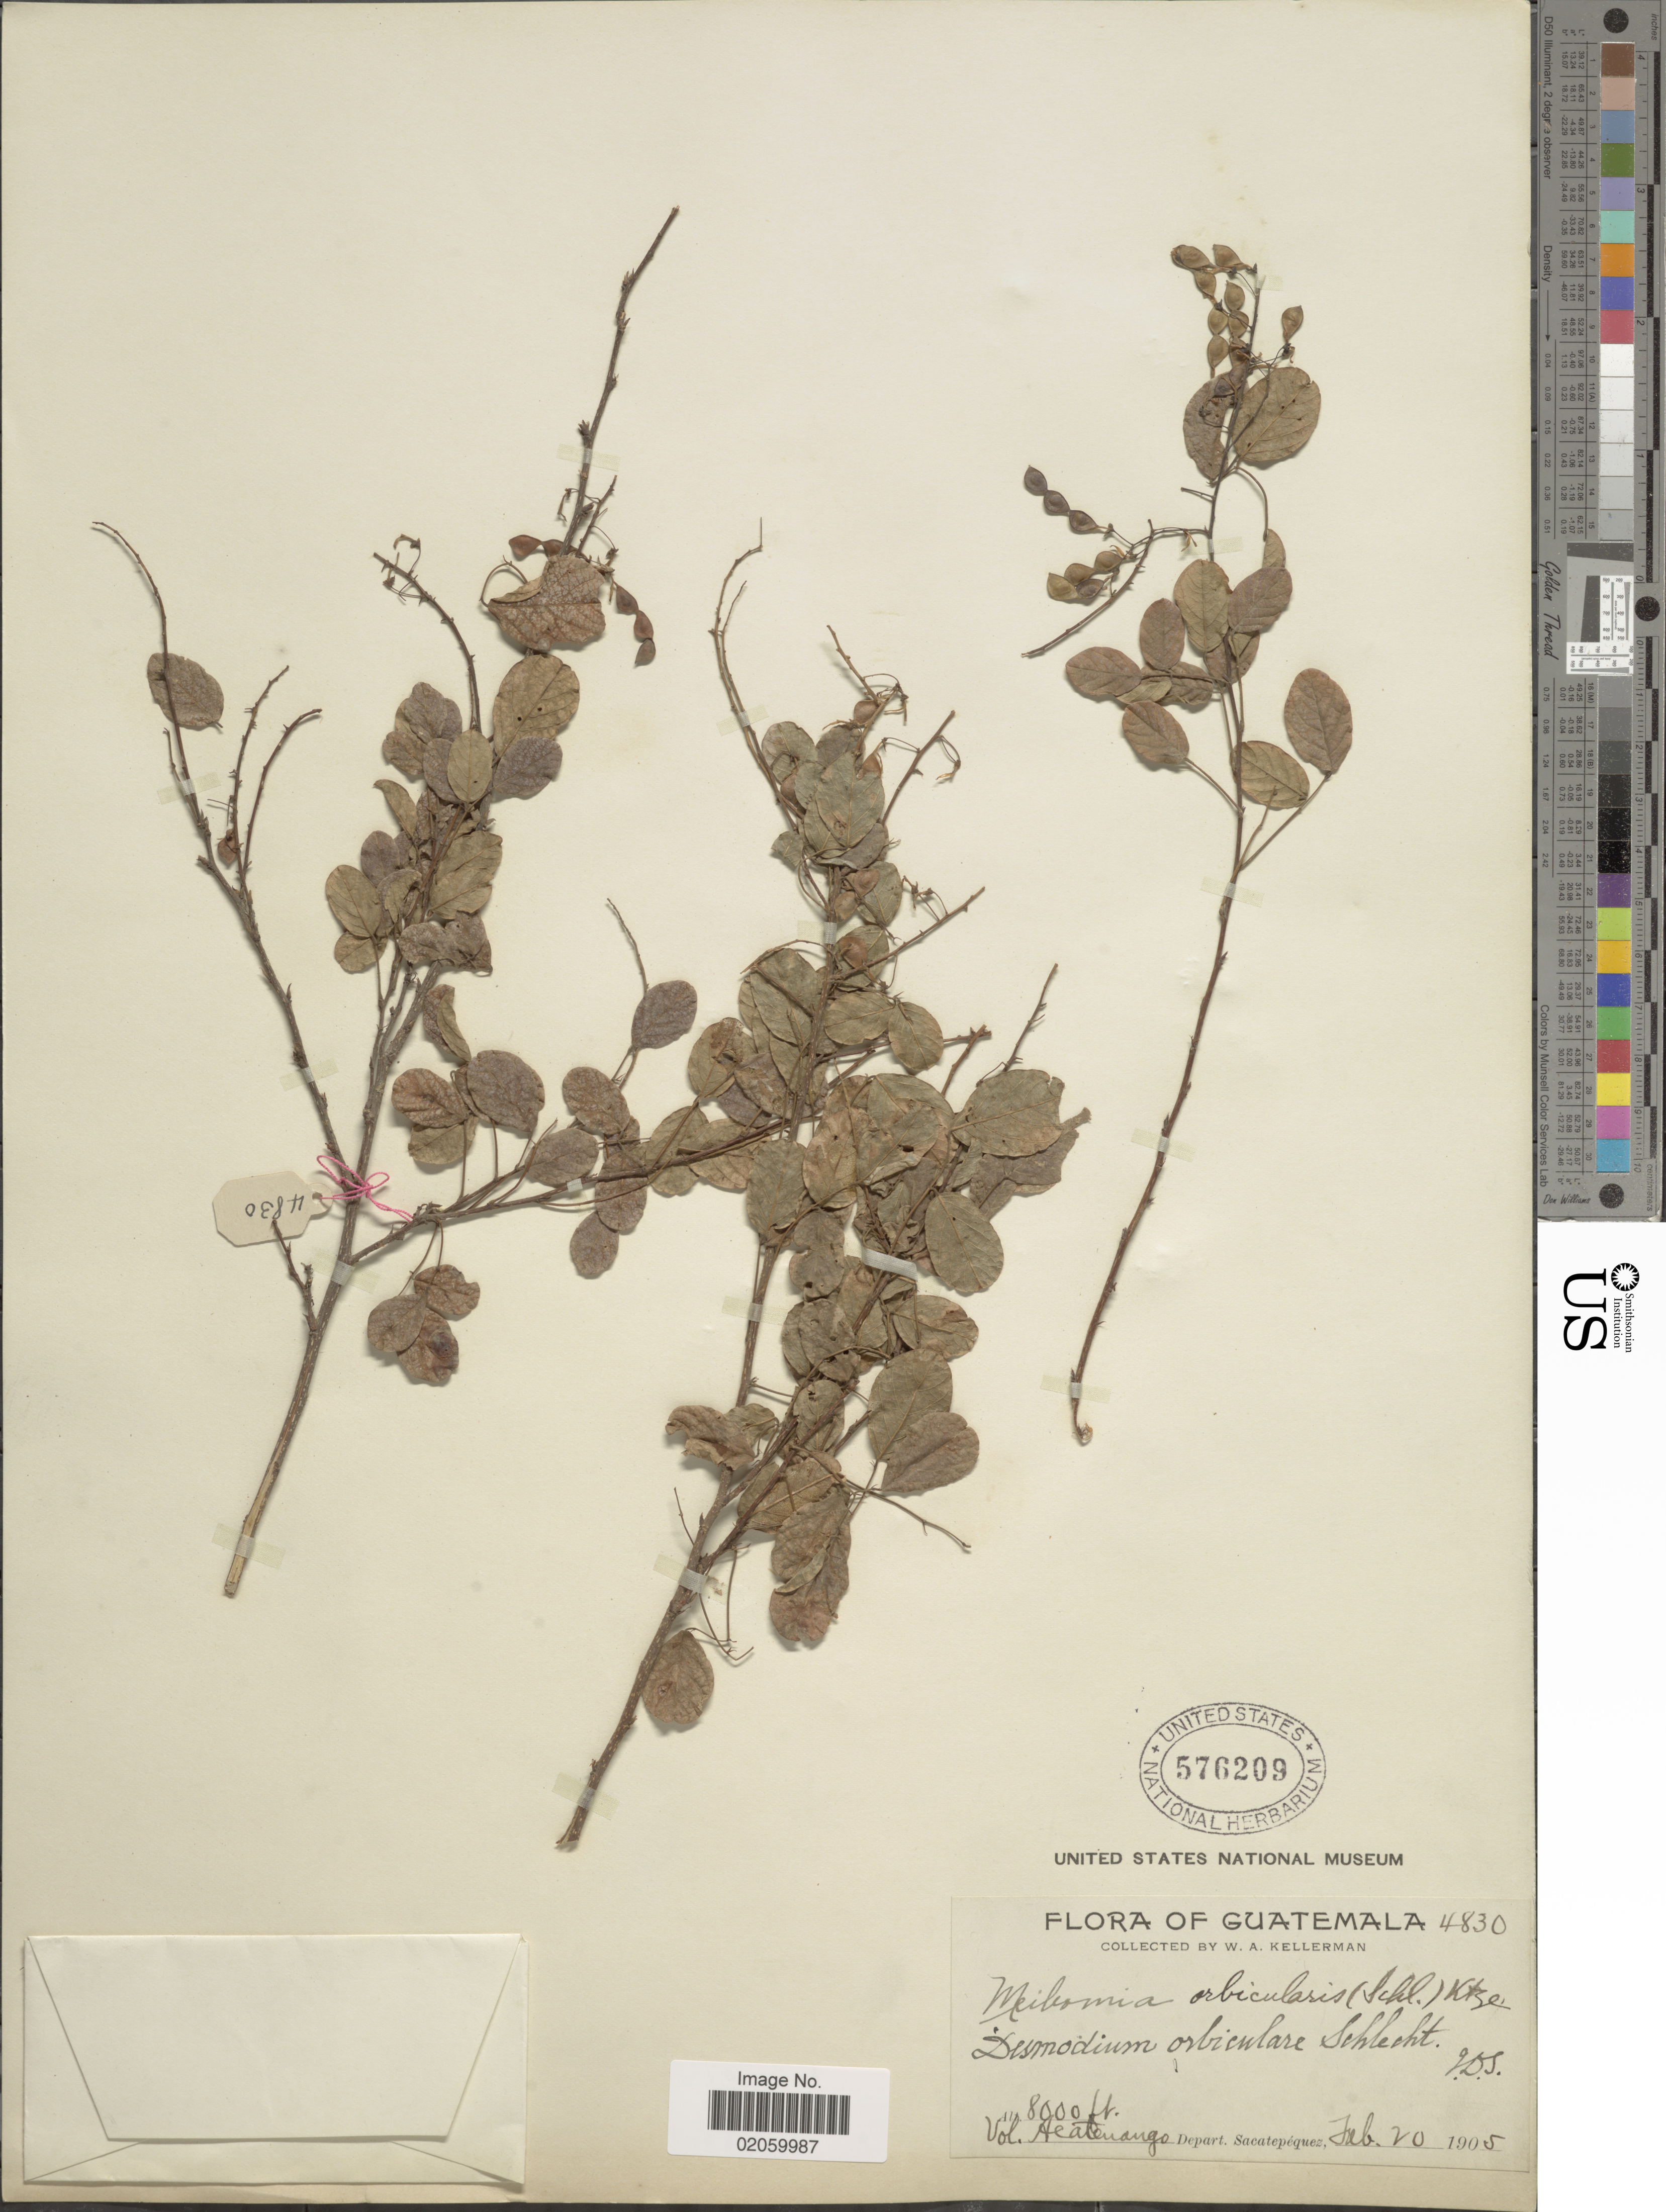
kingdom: Plantae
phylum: Tracheophyta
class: Magnoliopsida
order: Fabales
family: Fabaceae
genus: Desmodium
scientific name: Desmodium orbiculare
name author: Schltdl.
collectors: W. Kellerman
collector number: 4830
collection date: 1905-02-20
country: Guatemala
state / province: Sacatepéquez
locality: Vol. Acatenango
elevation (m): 2438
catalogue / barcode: US 576209